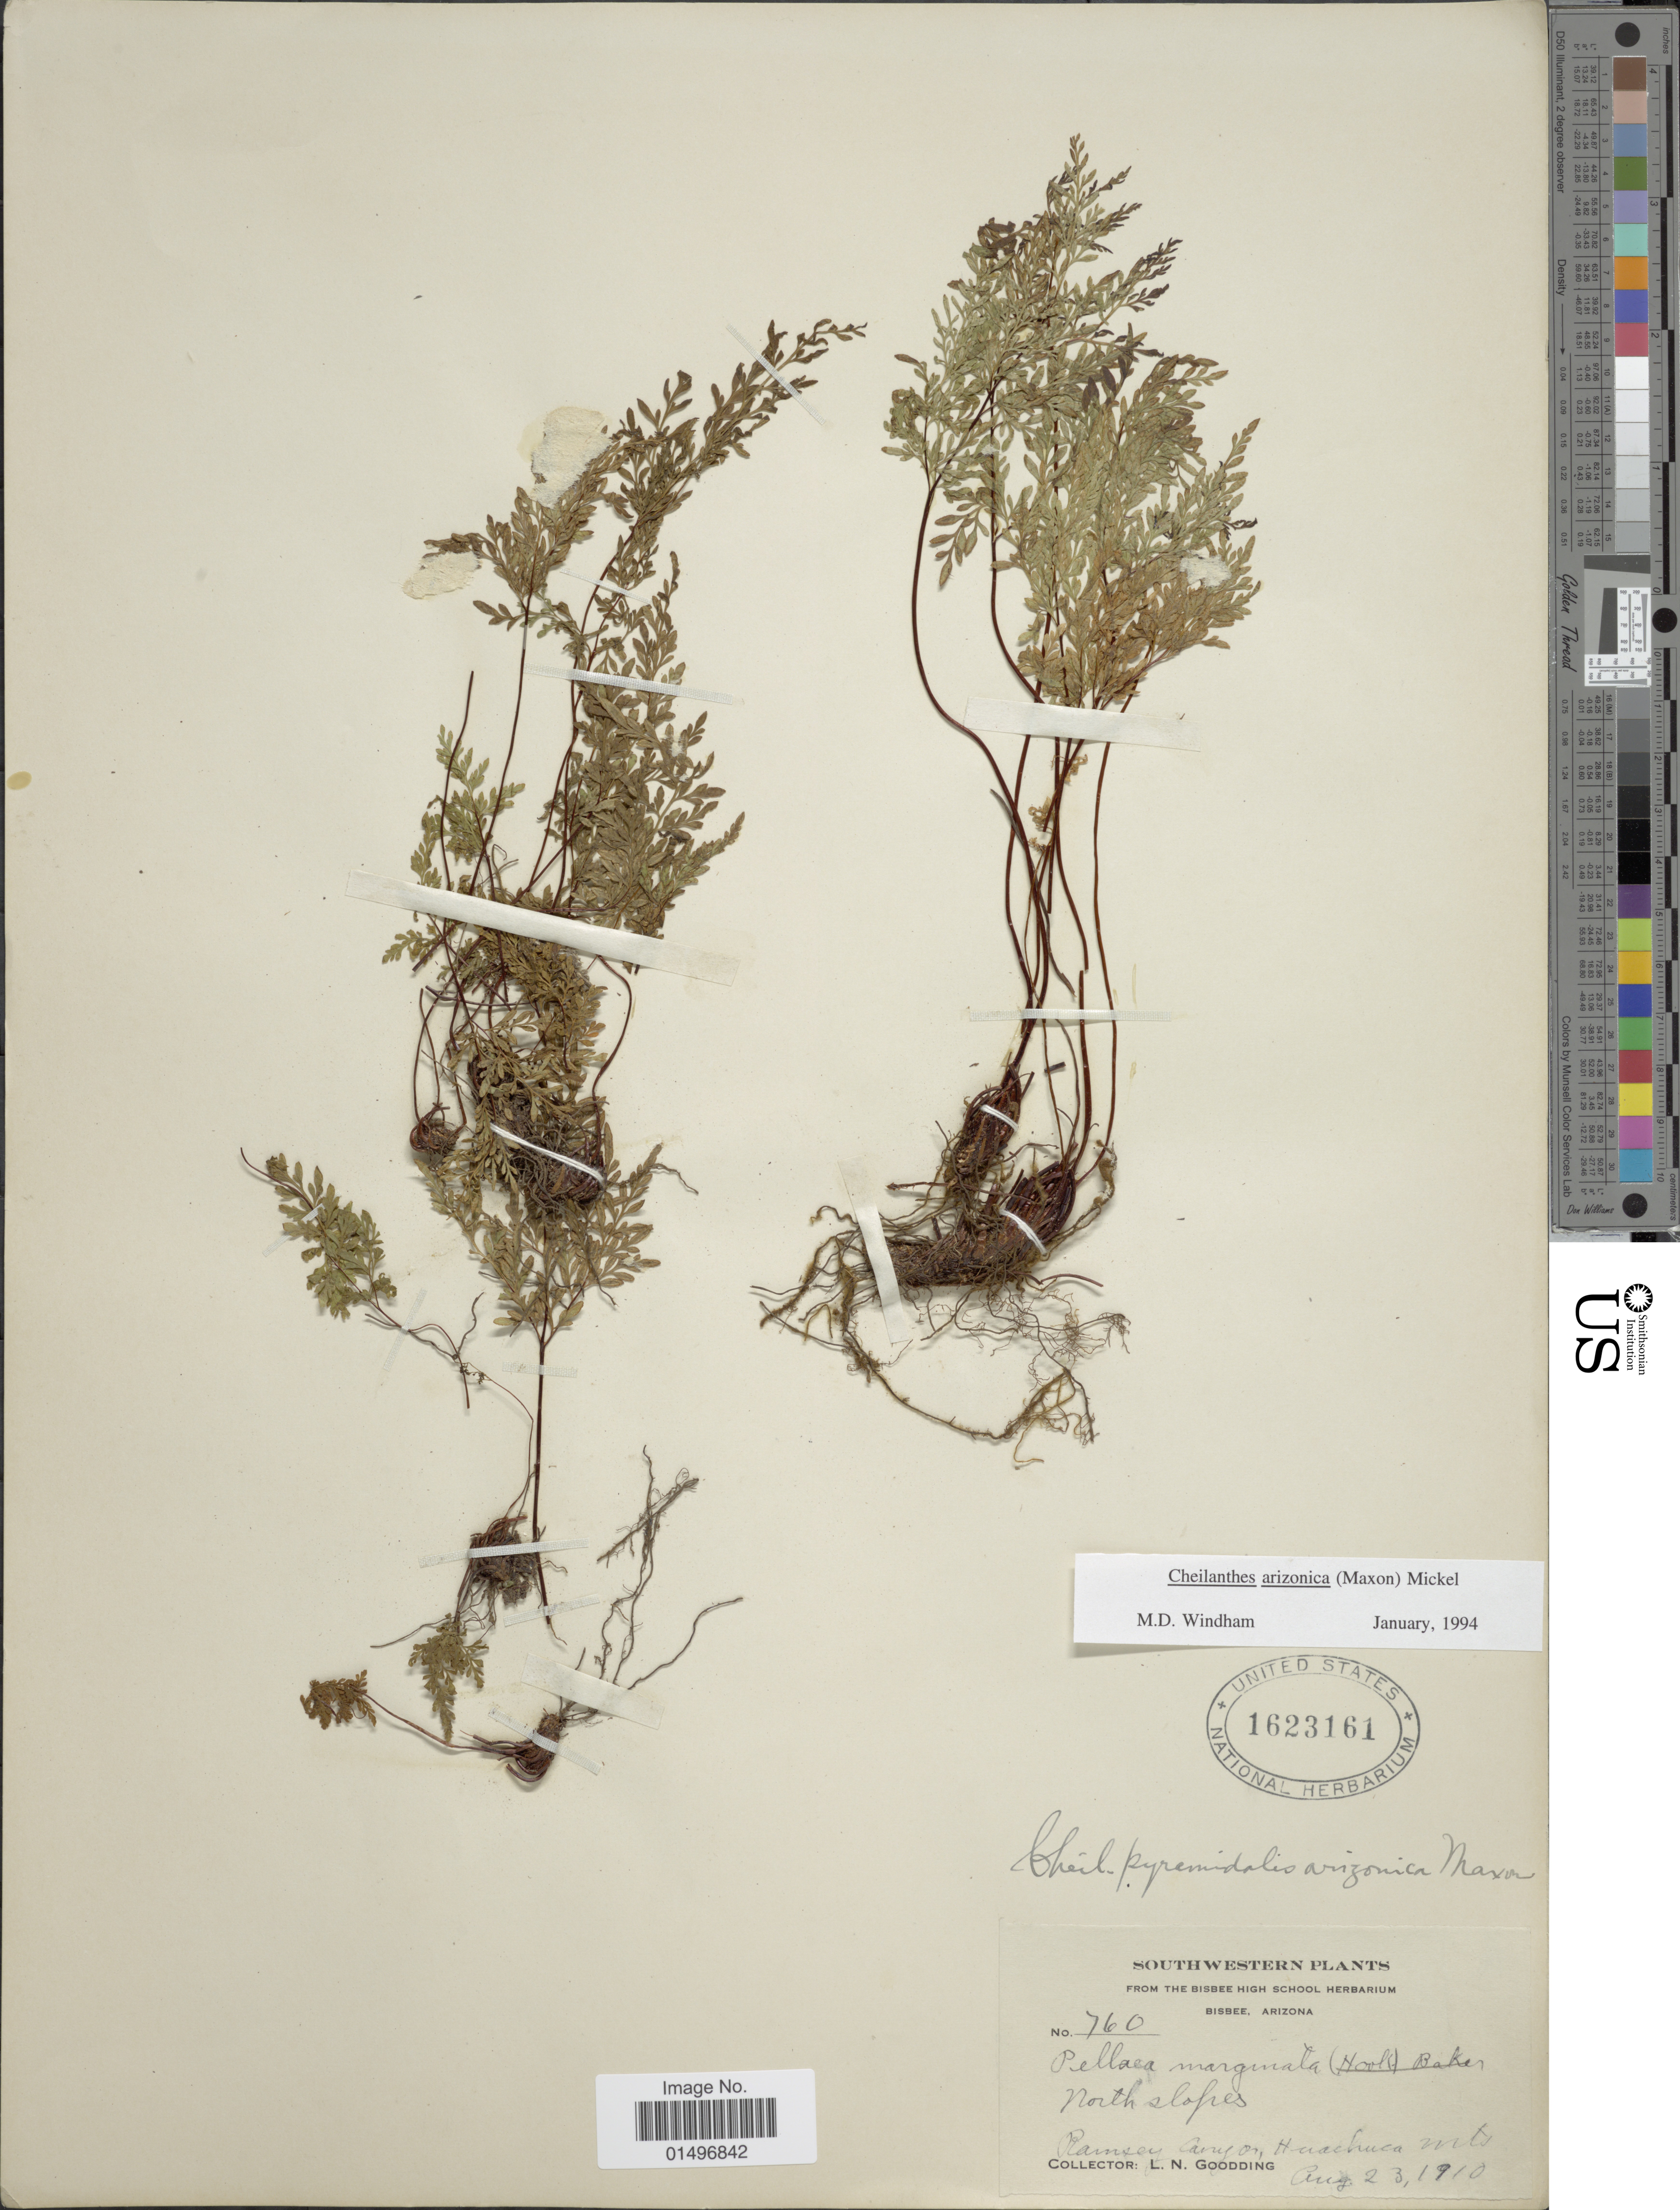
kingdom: Plantae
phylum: Tracheophyta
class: Polypodiopsida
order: Polypodiales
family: Pteridaceae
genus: Gaga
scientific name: Gaga arizonica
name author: (Maxon) Fay W. Li & Windham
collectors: L. N. Goodding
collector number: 760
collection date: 1910-08-23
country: United States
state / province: Arizona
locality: Arizona, Bisbee, Ramsey Canon, Huachuca Mts.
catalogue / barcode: US 1623161